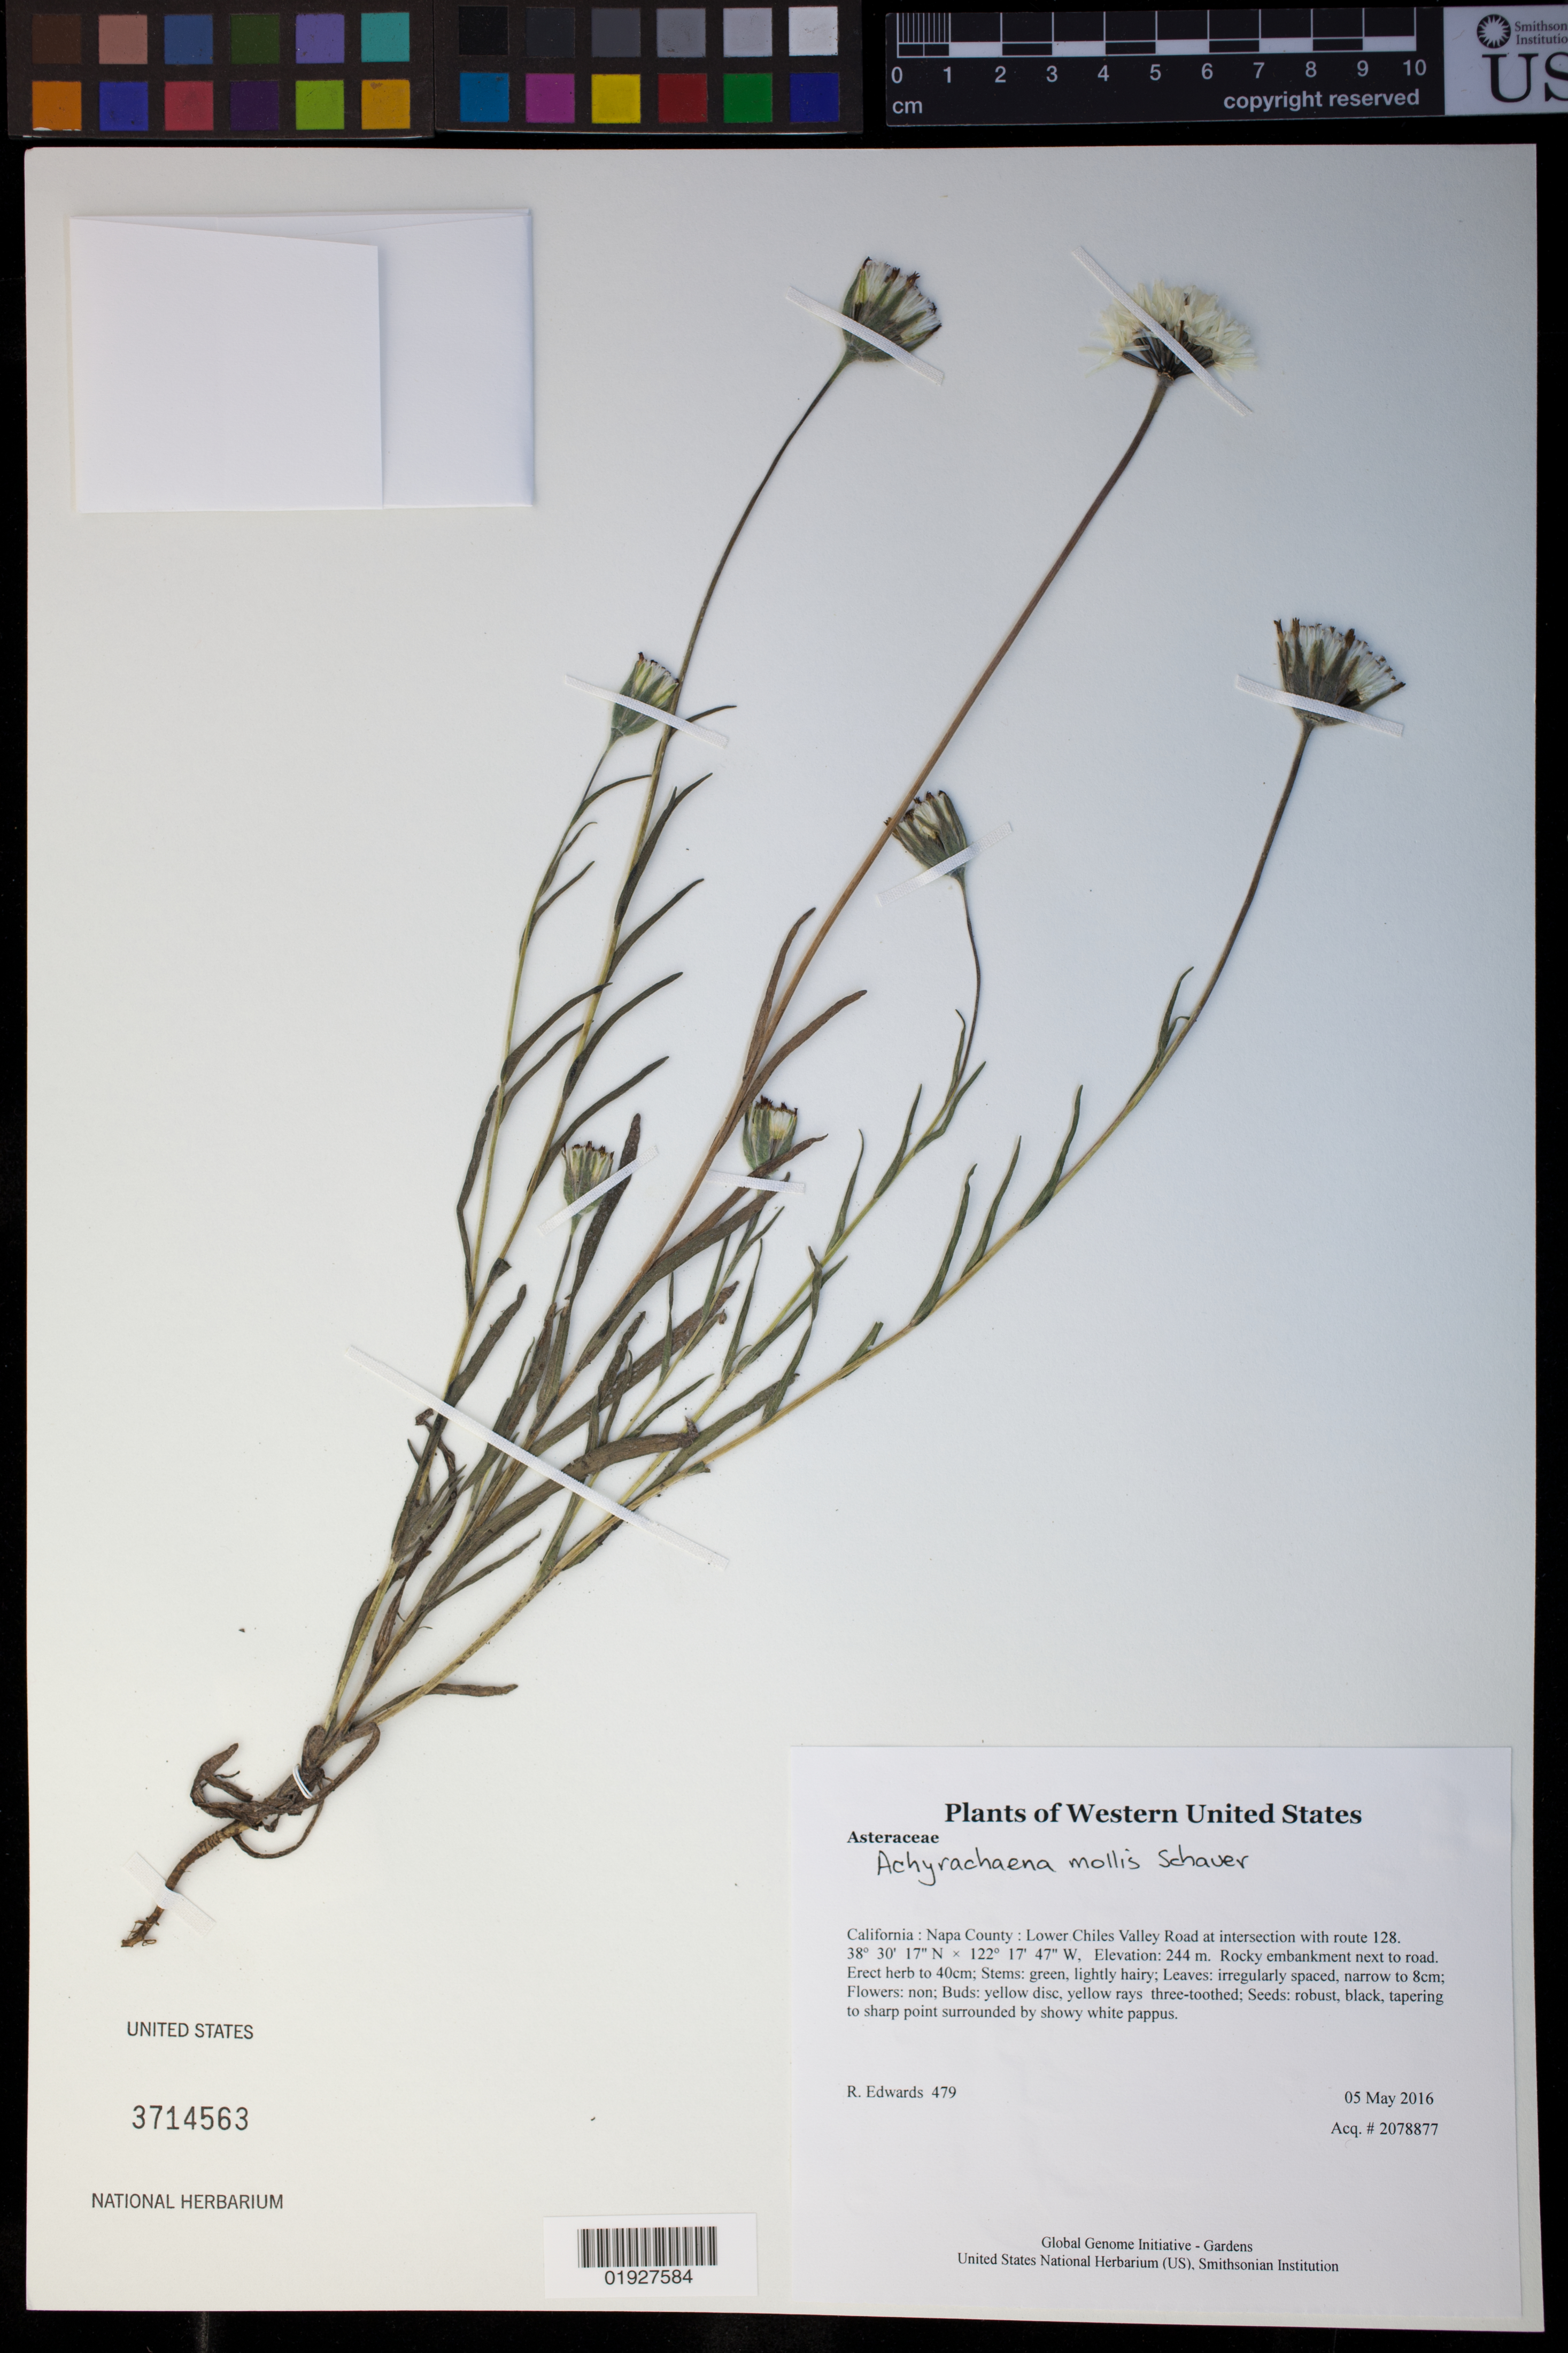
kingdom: Plantae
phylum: Tracheophyta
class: Magnoliopsida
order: Asterales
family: Asteraceae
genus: Achyrachaena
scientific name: Achyrachaena mollis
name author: Schauer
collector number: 479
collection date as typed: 5 May 2016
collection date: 2016-05-05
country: United States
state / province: California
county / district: Napa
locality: Lower Chiles Valley Road at intersection with route 128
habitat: Rocky embankment next to road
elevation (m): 244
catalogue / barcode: US 3714563